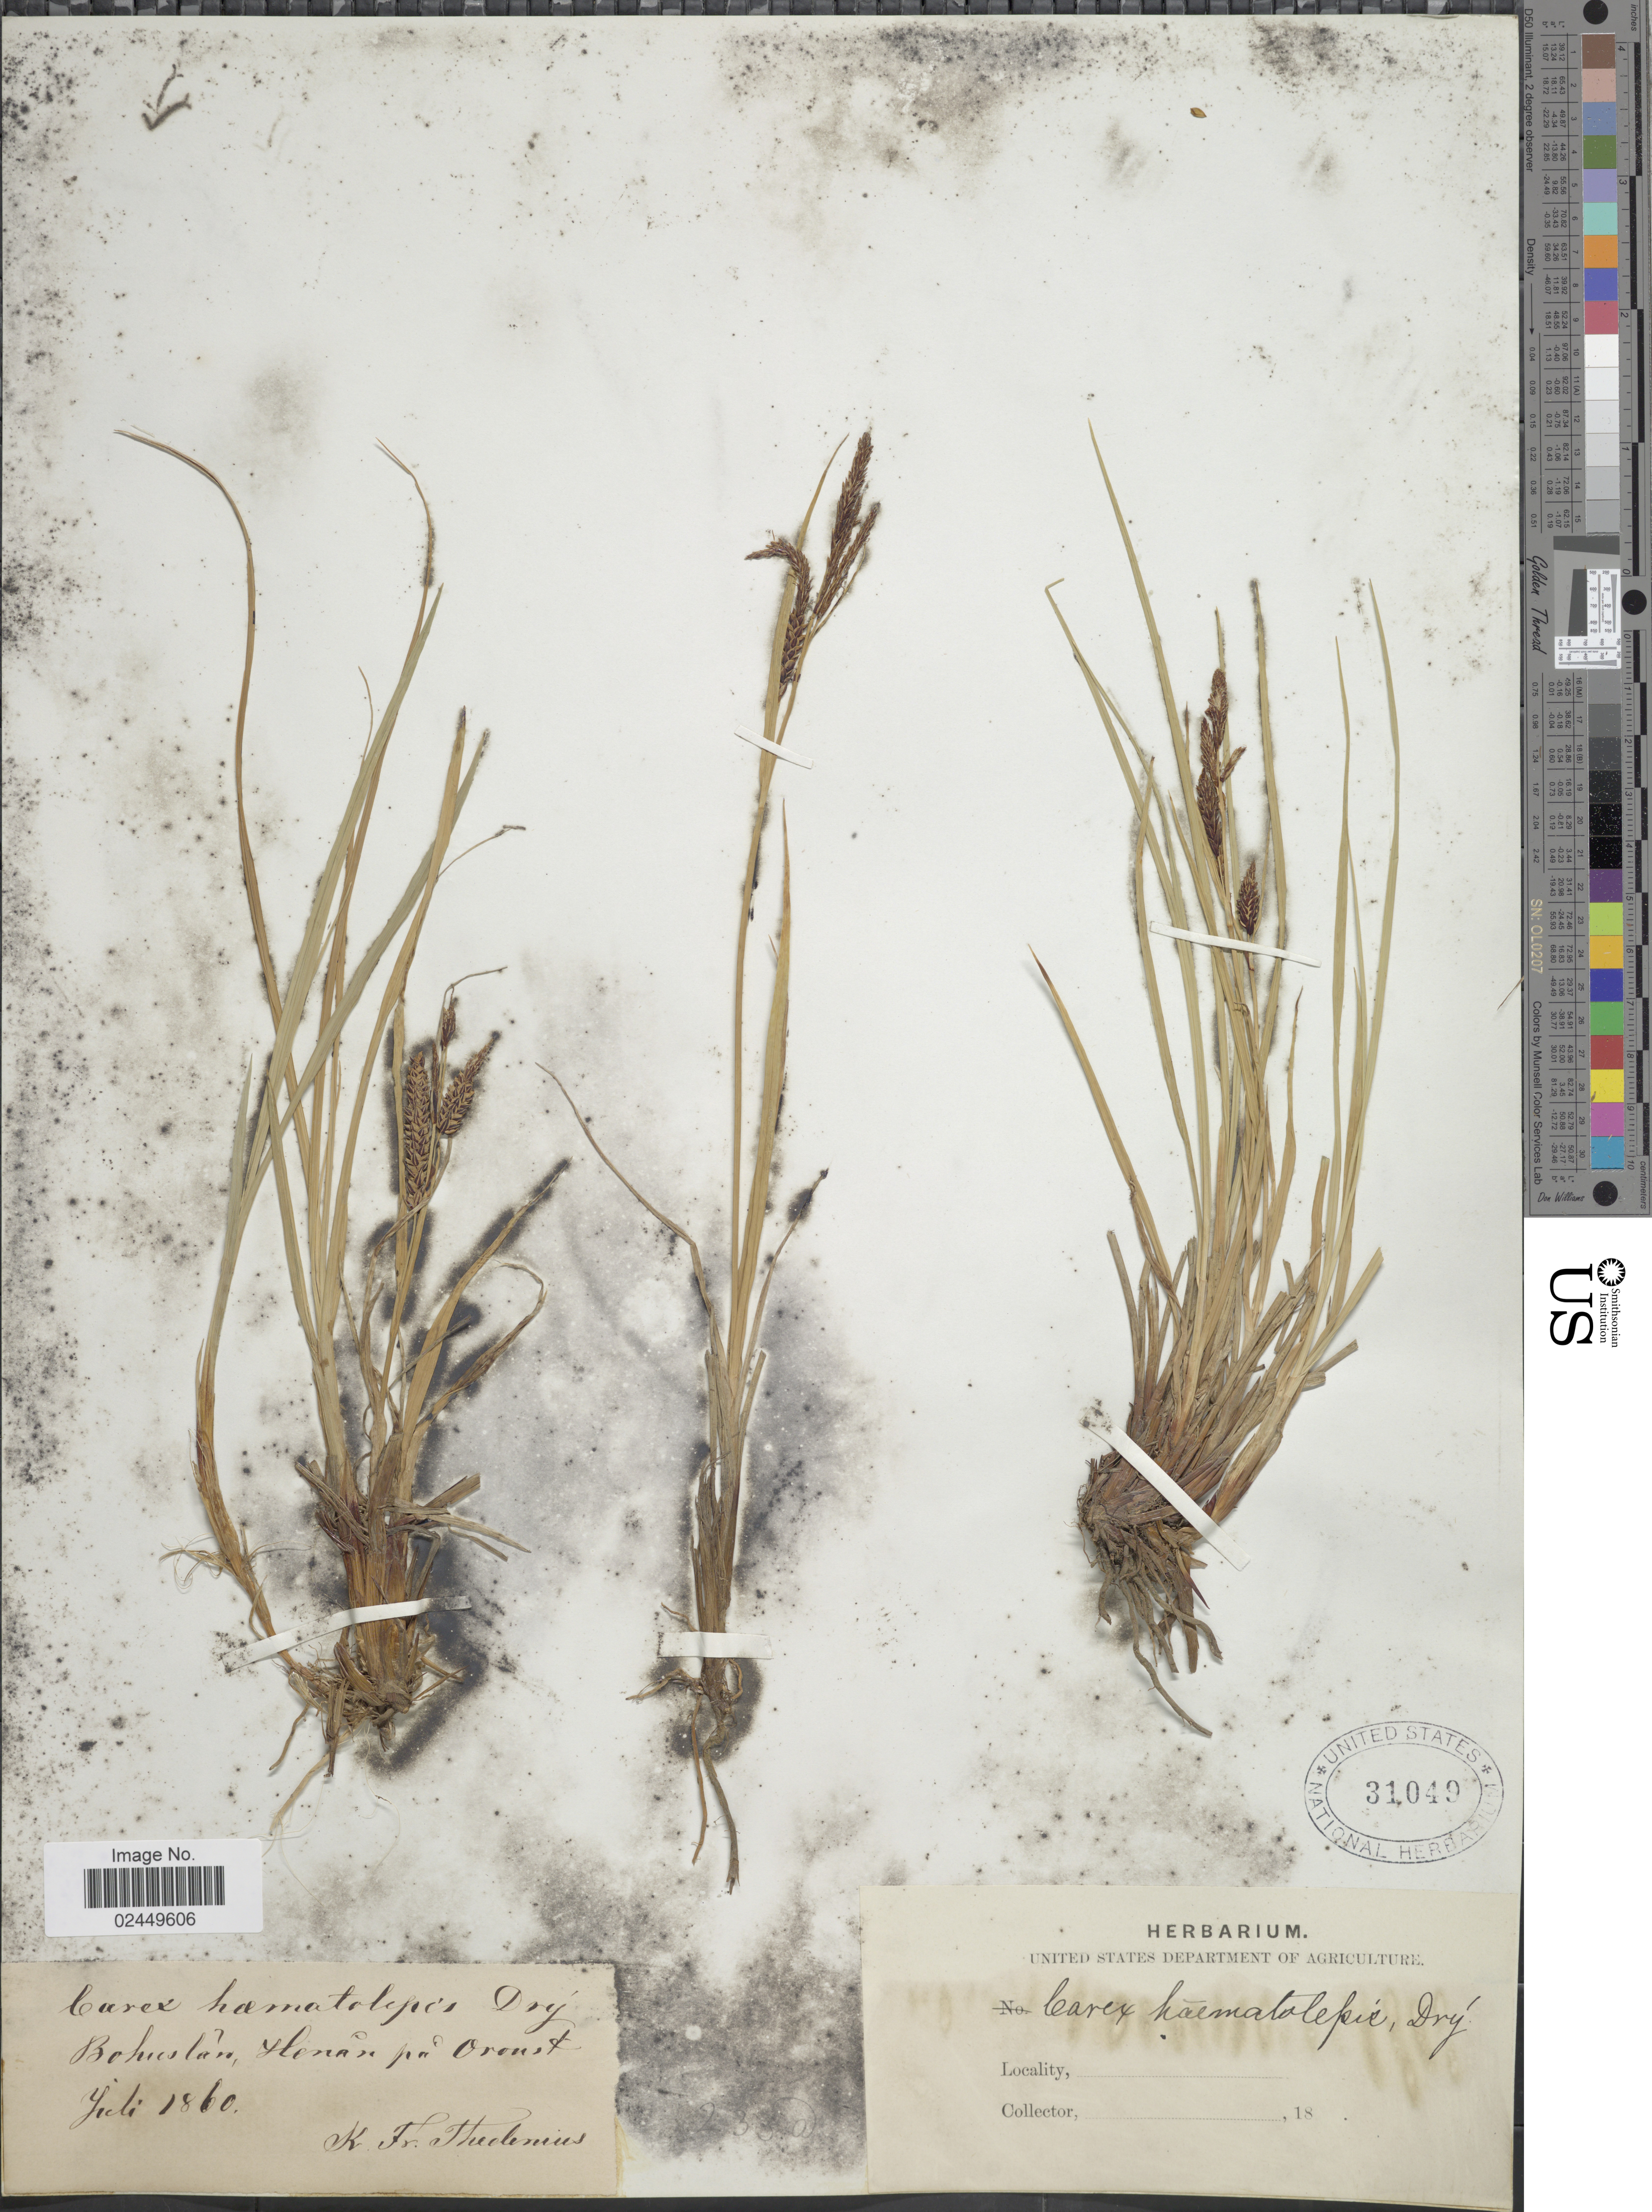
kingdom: Plantae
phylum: Tracheophyta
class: Liliopsida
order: Poales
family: Cyperaceae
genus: Carex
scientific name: Carex x haematolepis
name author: Drejer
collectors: K. Thedenius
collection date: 1860-07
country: Sweden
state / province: Västra Götaland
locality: Bohuslän, Henån på Orust.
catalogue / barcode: US 31049